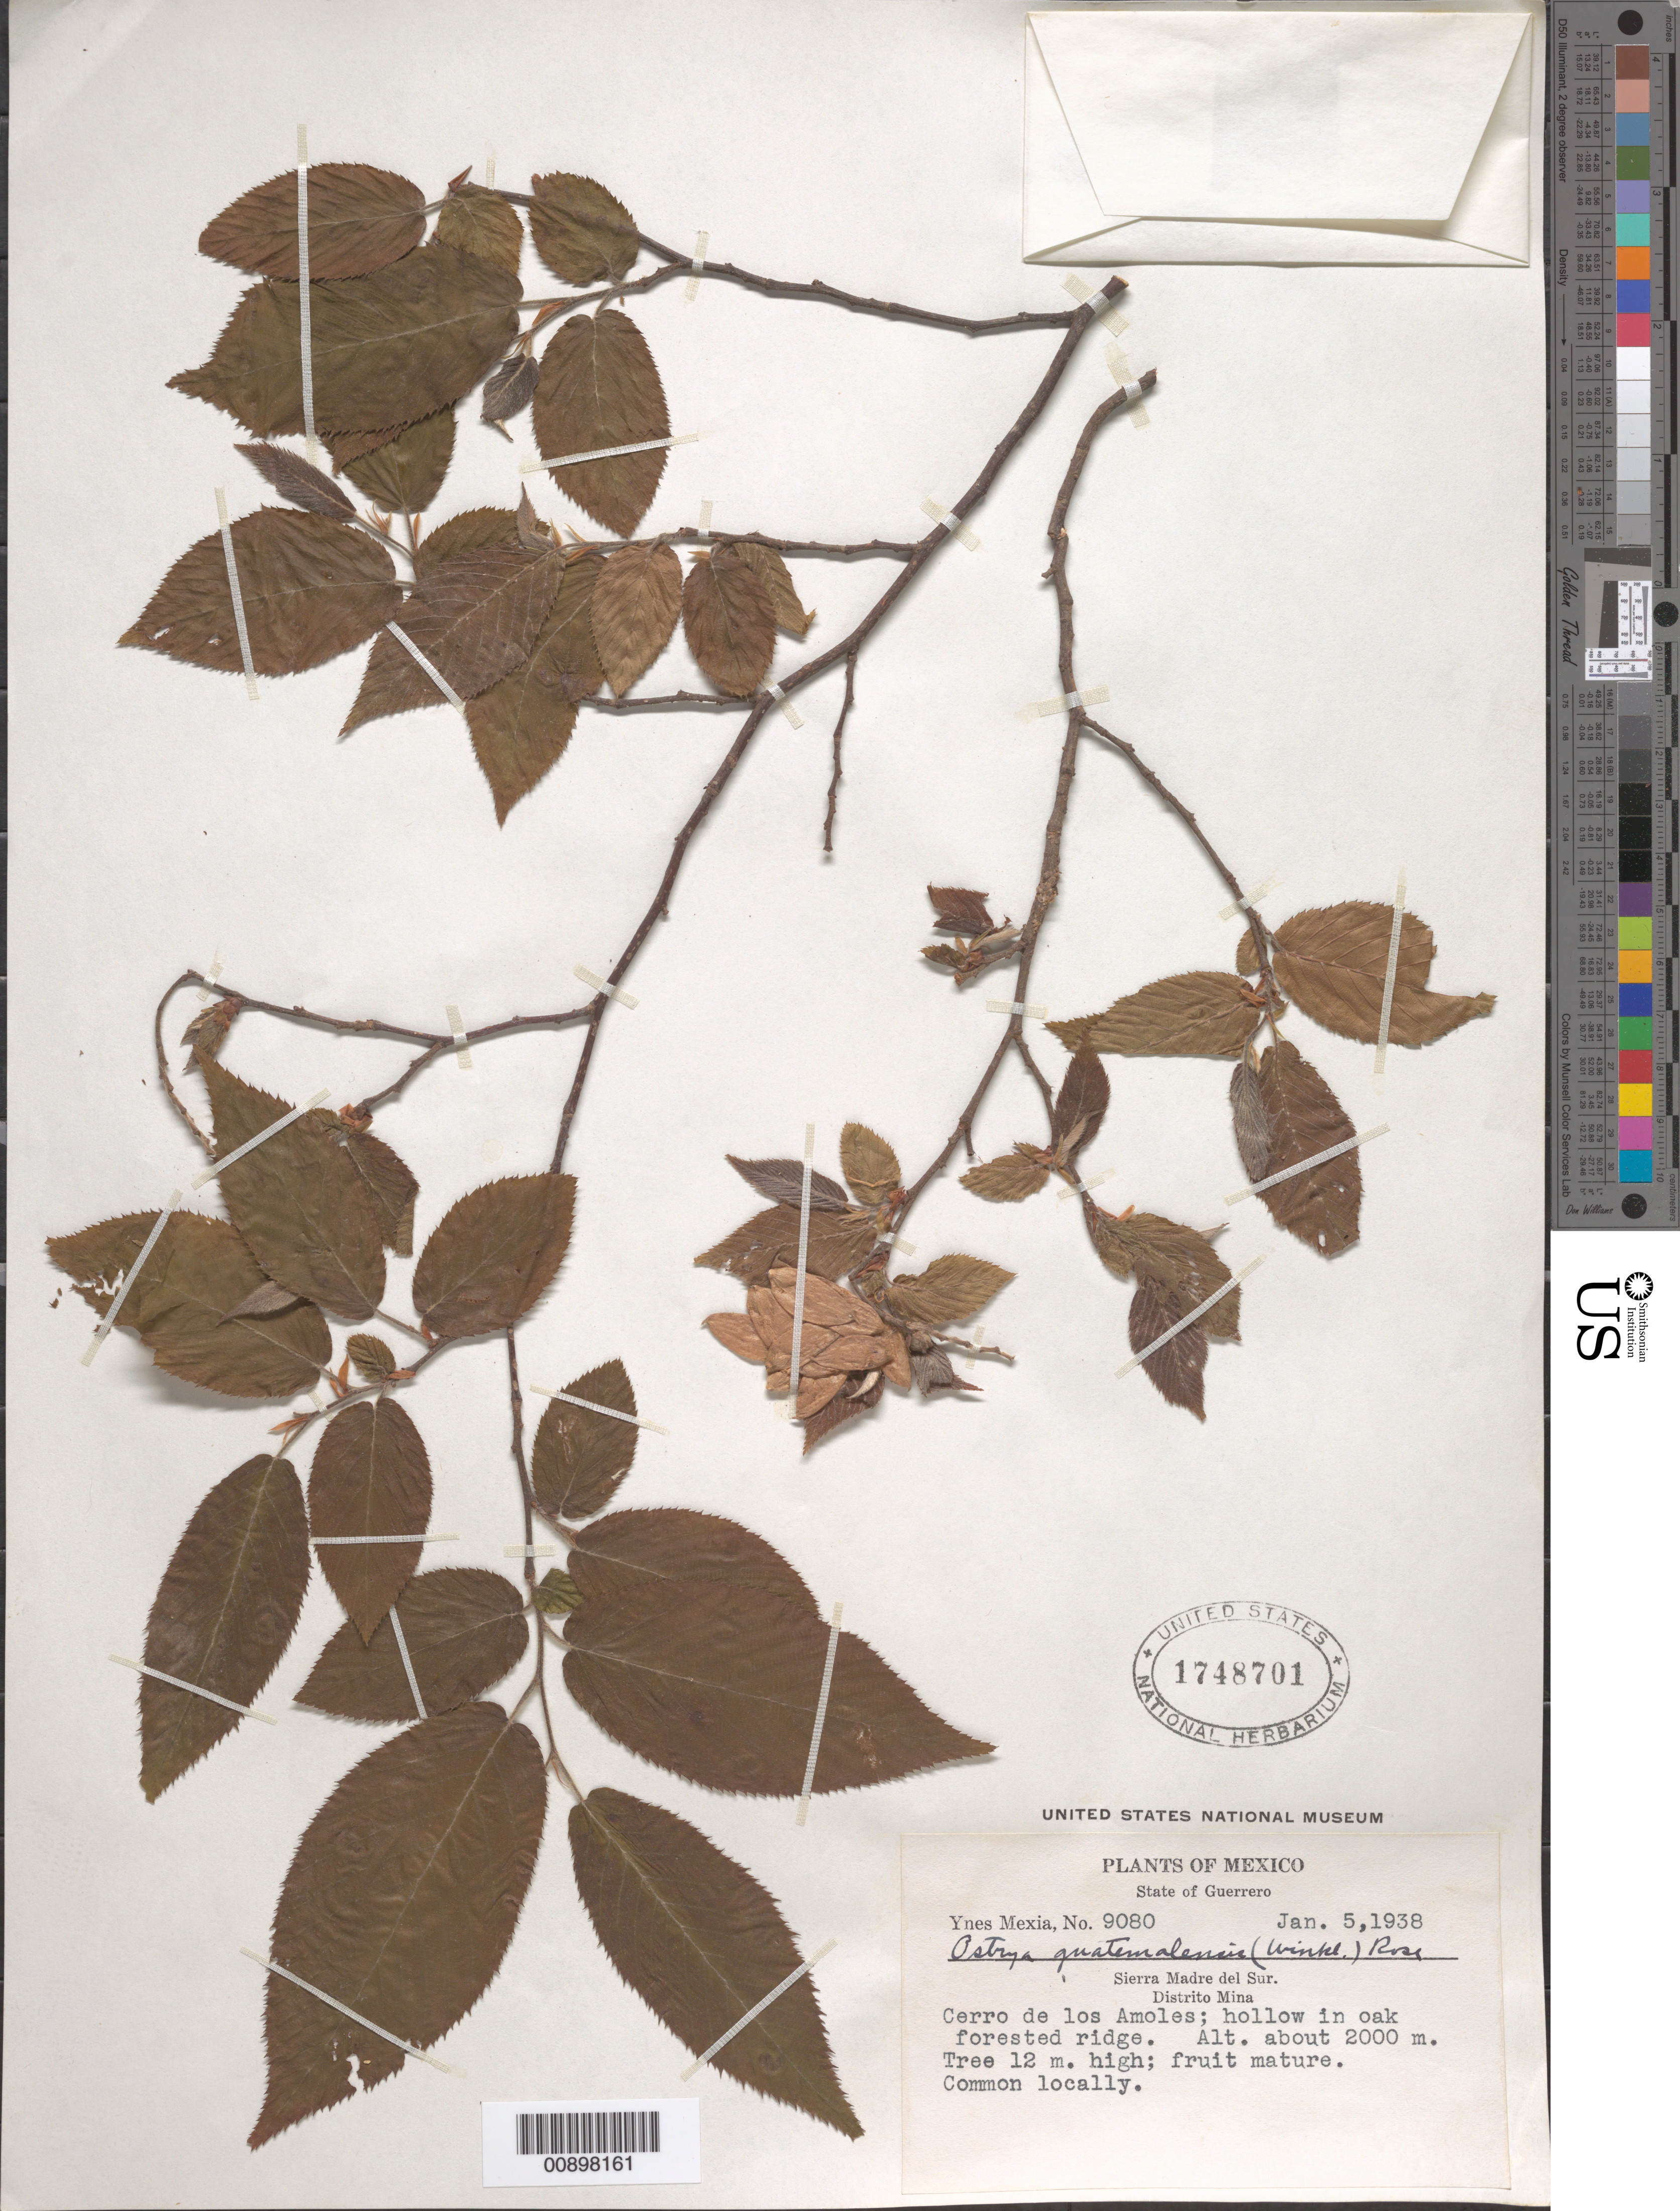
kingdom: Plantae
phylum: Tracheophyta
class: Magnoliopsida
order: Fagales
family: Betulaceae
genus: Ostrya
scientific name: Ostrya guatemalensis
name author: (H.J.P. Winkl.) Rose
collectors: Y. Mexia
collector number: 9080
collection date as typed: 05 Jan 1938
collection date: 1938-01-05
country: Mexico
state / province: Guerrero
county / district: Mina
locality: Cerro de los Amoles. Sierra Madre del Sur. Distrito Mina, Guerrero.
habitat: Hollow in oak forested ridge.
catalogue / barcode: US 1748701